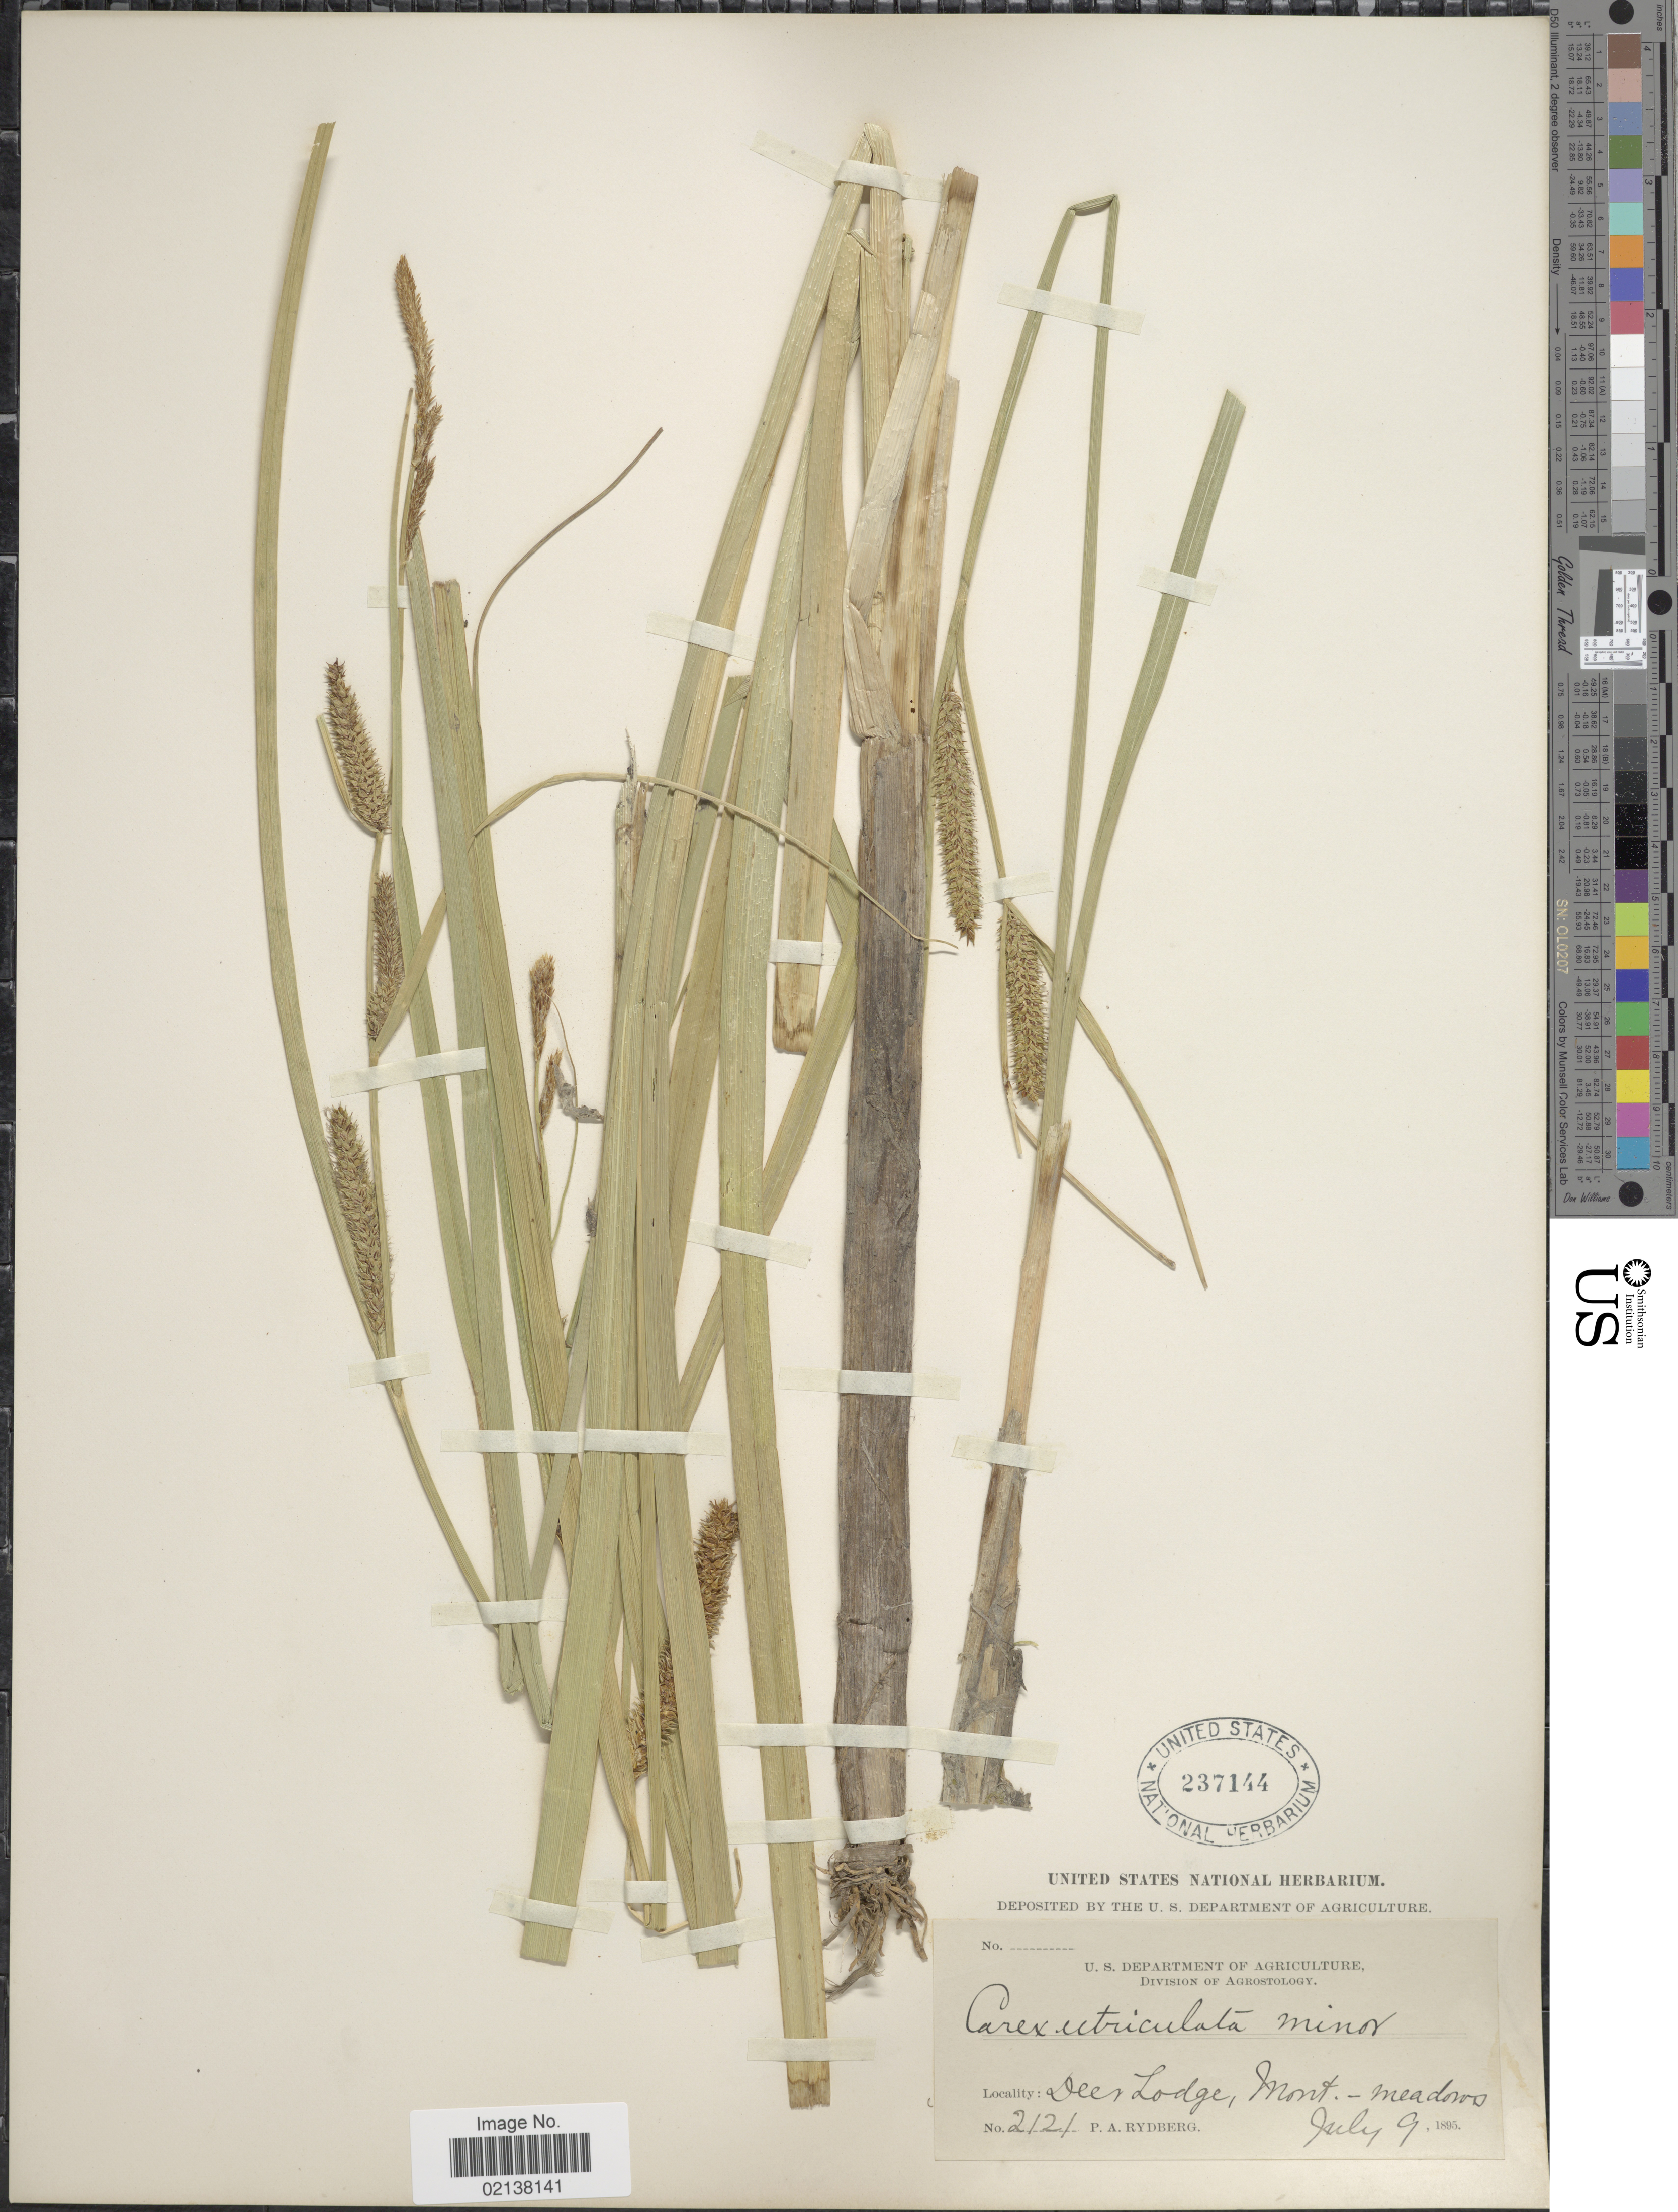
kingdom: Plantae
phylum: Tracheophyta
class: Liliopsida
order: Poales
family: Cyperaceae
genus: Carex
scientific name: Carex utriculata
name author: Boott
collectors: P. A. Rydberg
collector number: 2121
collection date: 1895-07-09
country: United States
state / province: Montana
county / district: Powell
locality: Deer Lodge, Mont.- meadows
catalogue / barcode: US 237144